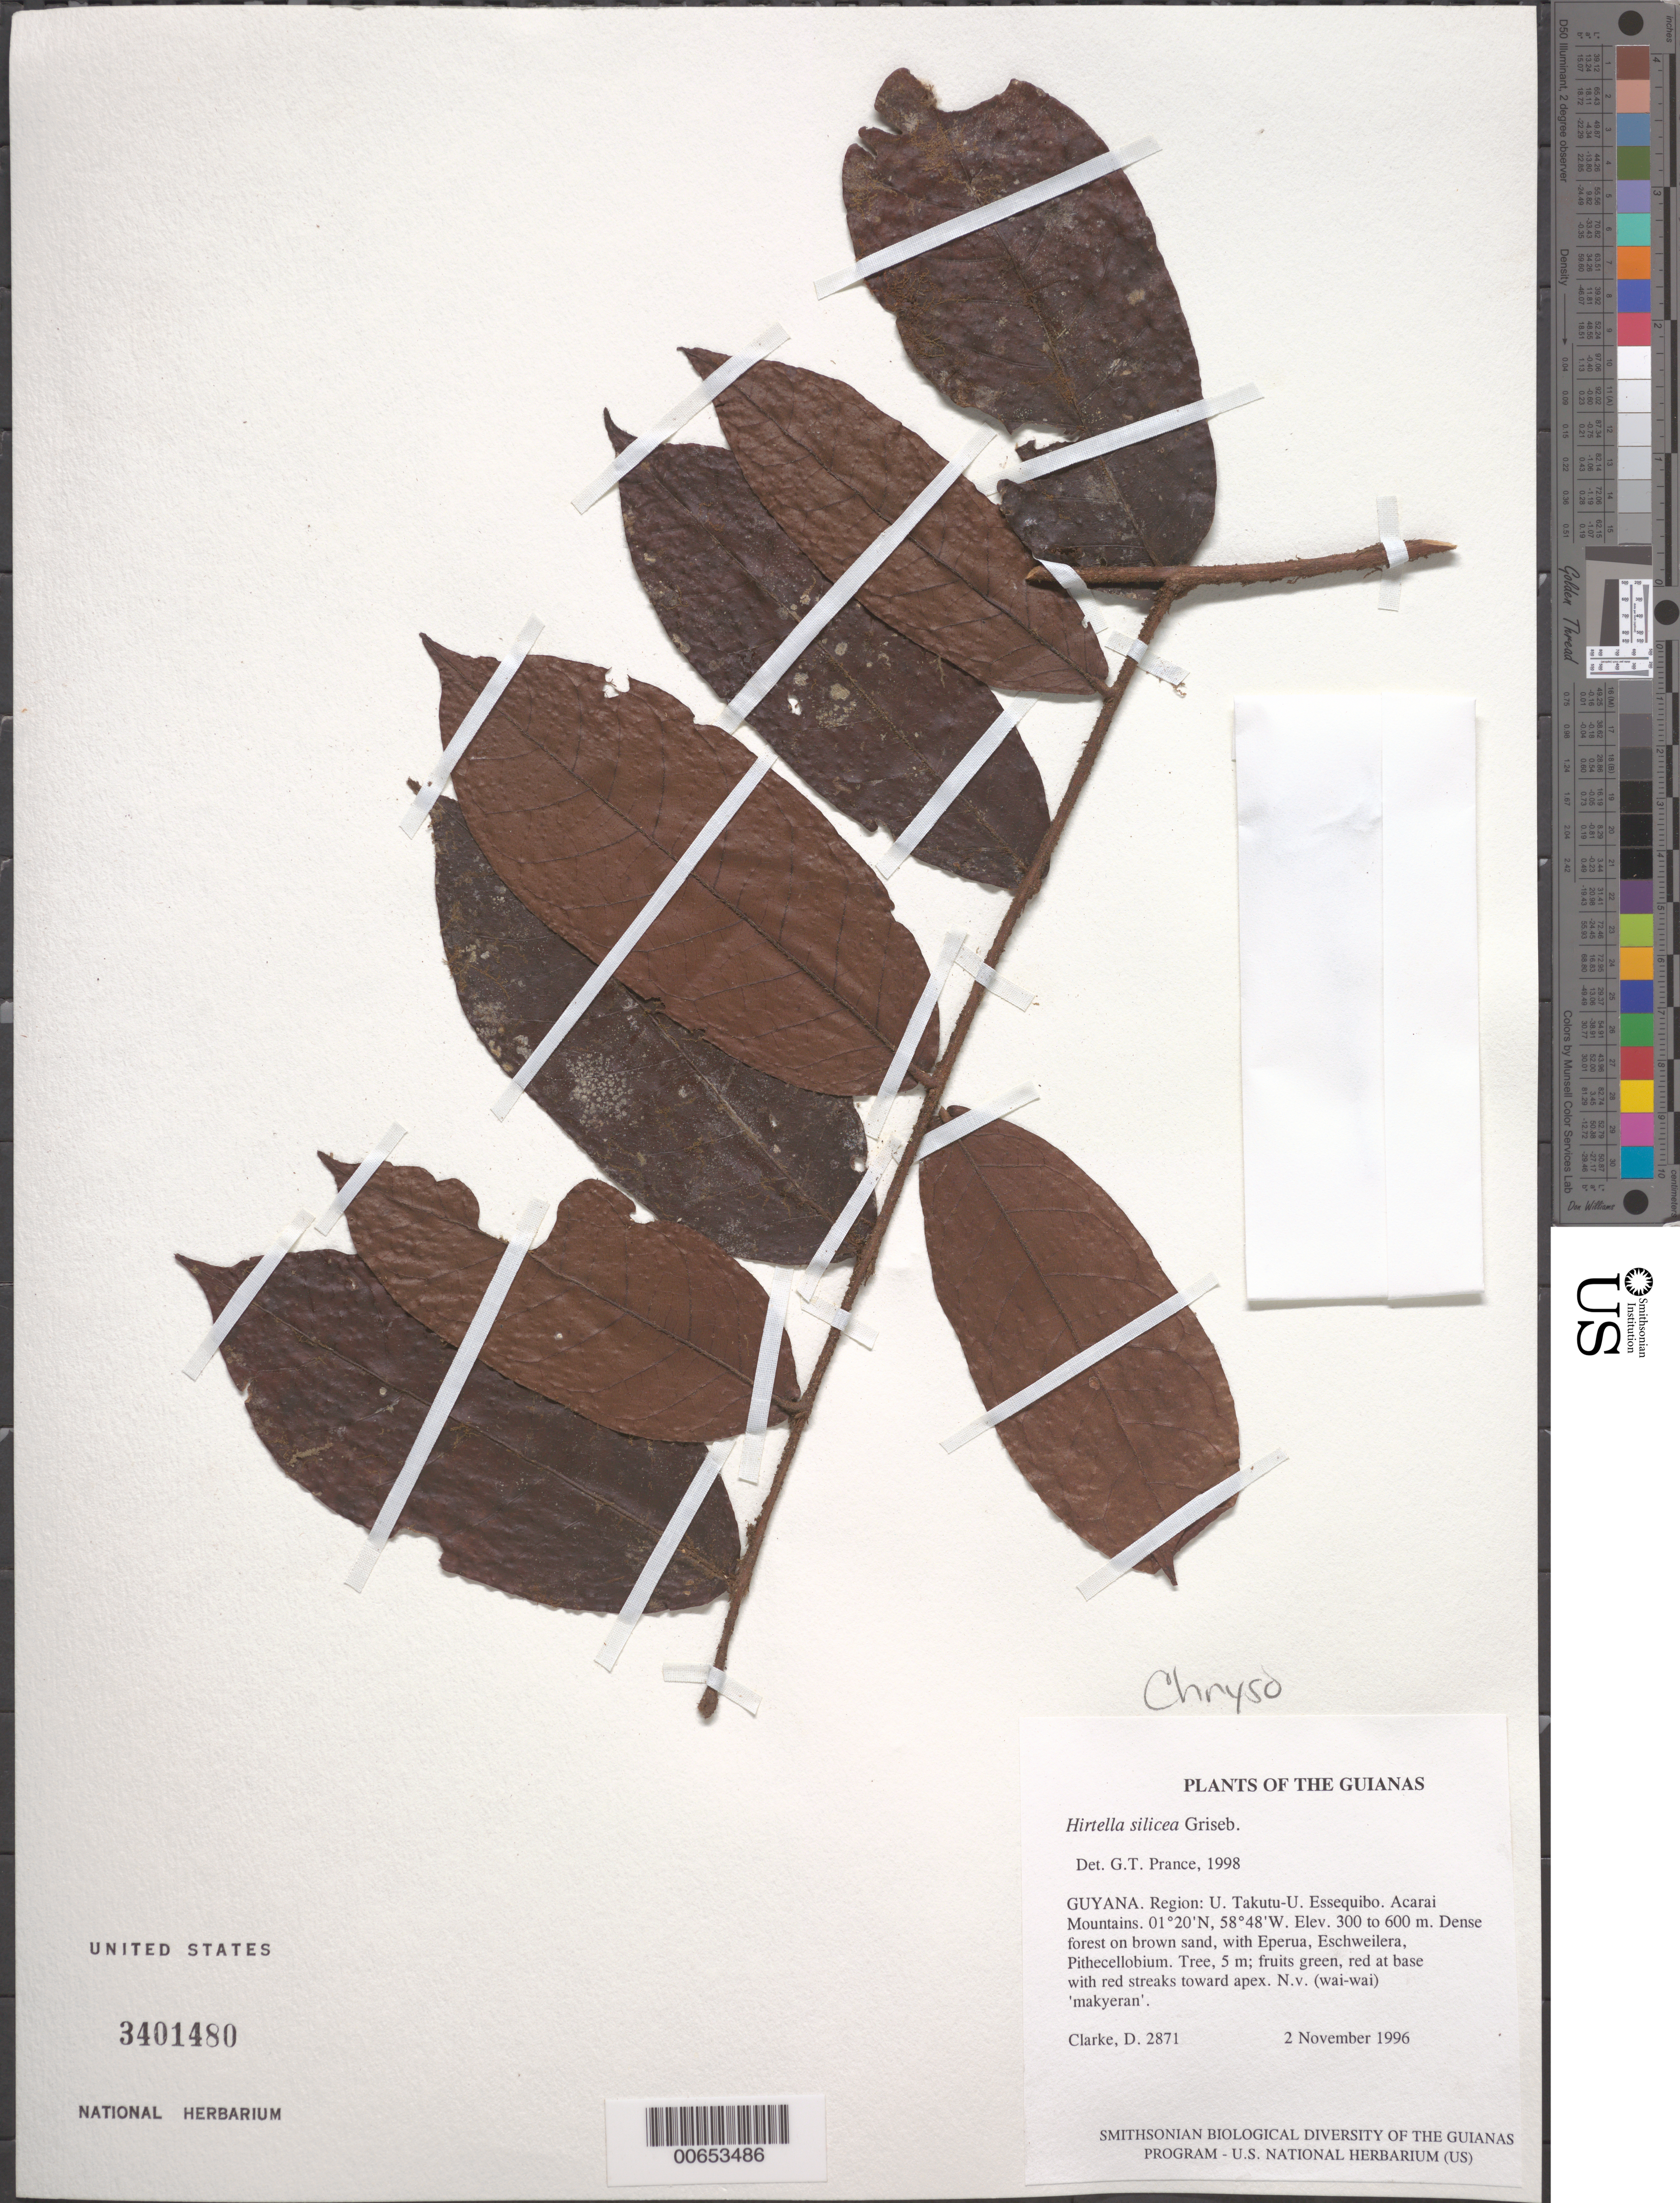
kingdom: Plantae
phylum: Tracheophyta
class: Magnoliopsida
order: Malpighiales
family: Chrysobalanaceae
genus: Hirtella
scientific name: Hirtella silicea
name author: Griseb.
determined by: Prance, G. T.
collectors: H. D. Clarke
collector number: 2871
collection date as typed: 2 November 1996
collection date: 1996-11-02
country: Guyana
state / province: U. Takutu-U. Essequibo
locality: Acarai Mountains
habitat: Dense forest on brown sand, with Eperua, Eschweilera, Pithecellobium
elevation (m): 300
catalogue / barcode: US 3401480